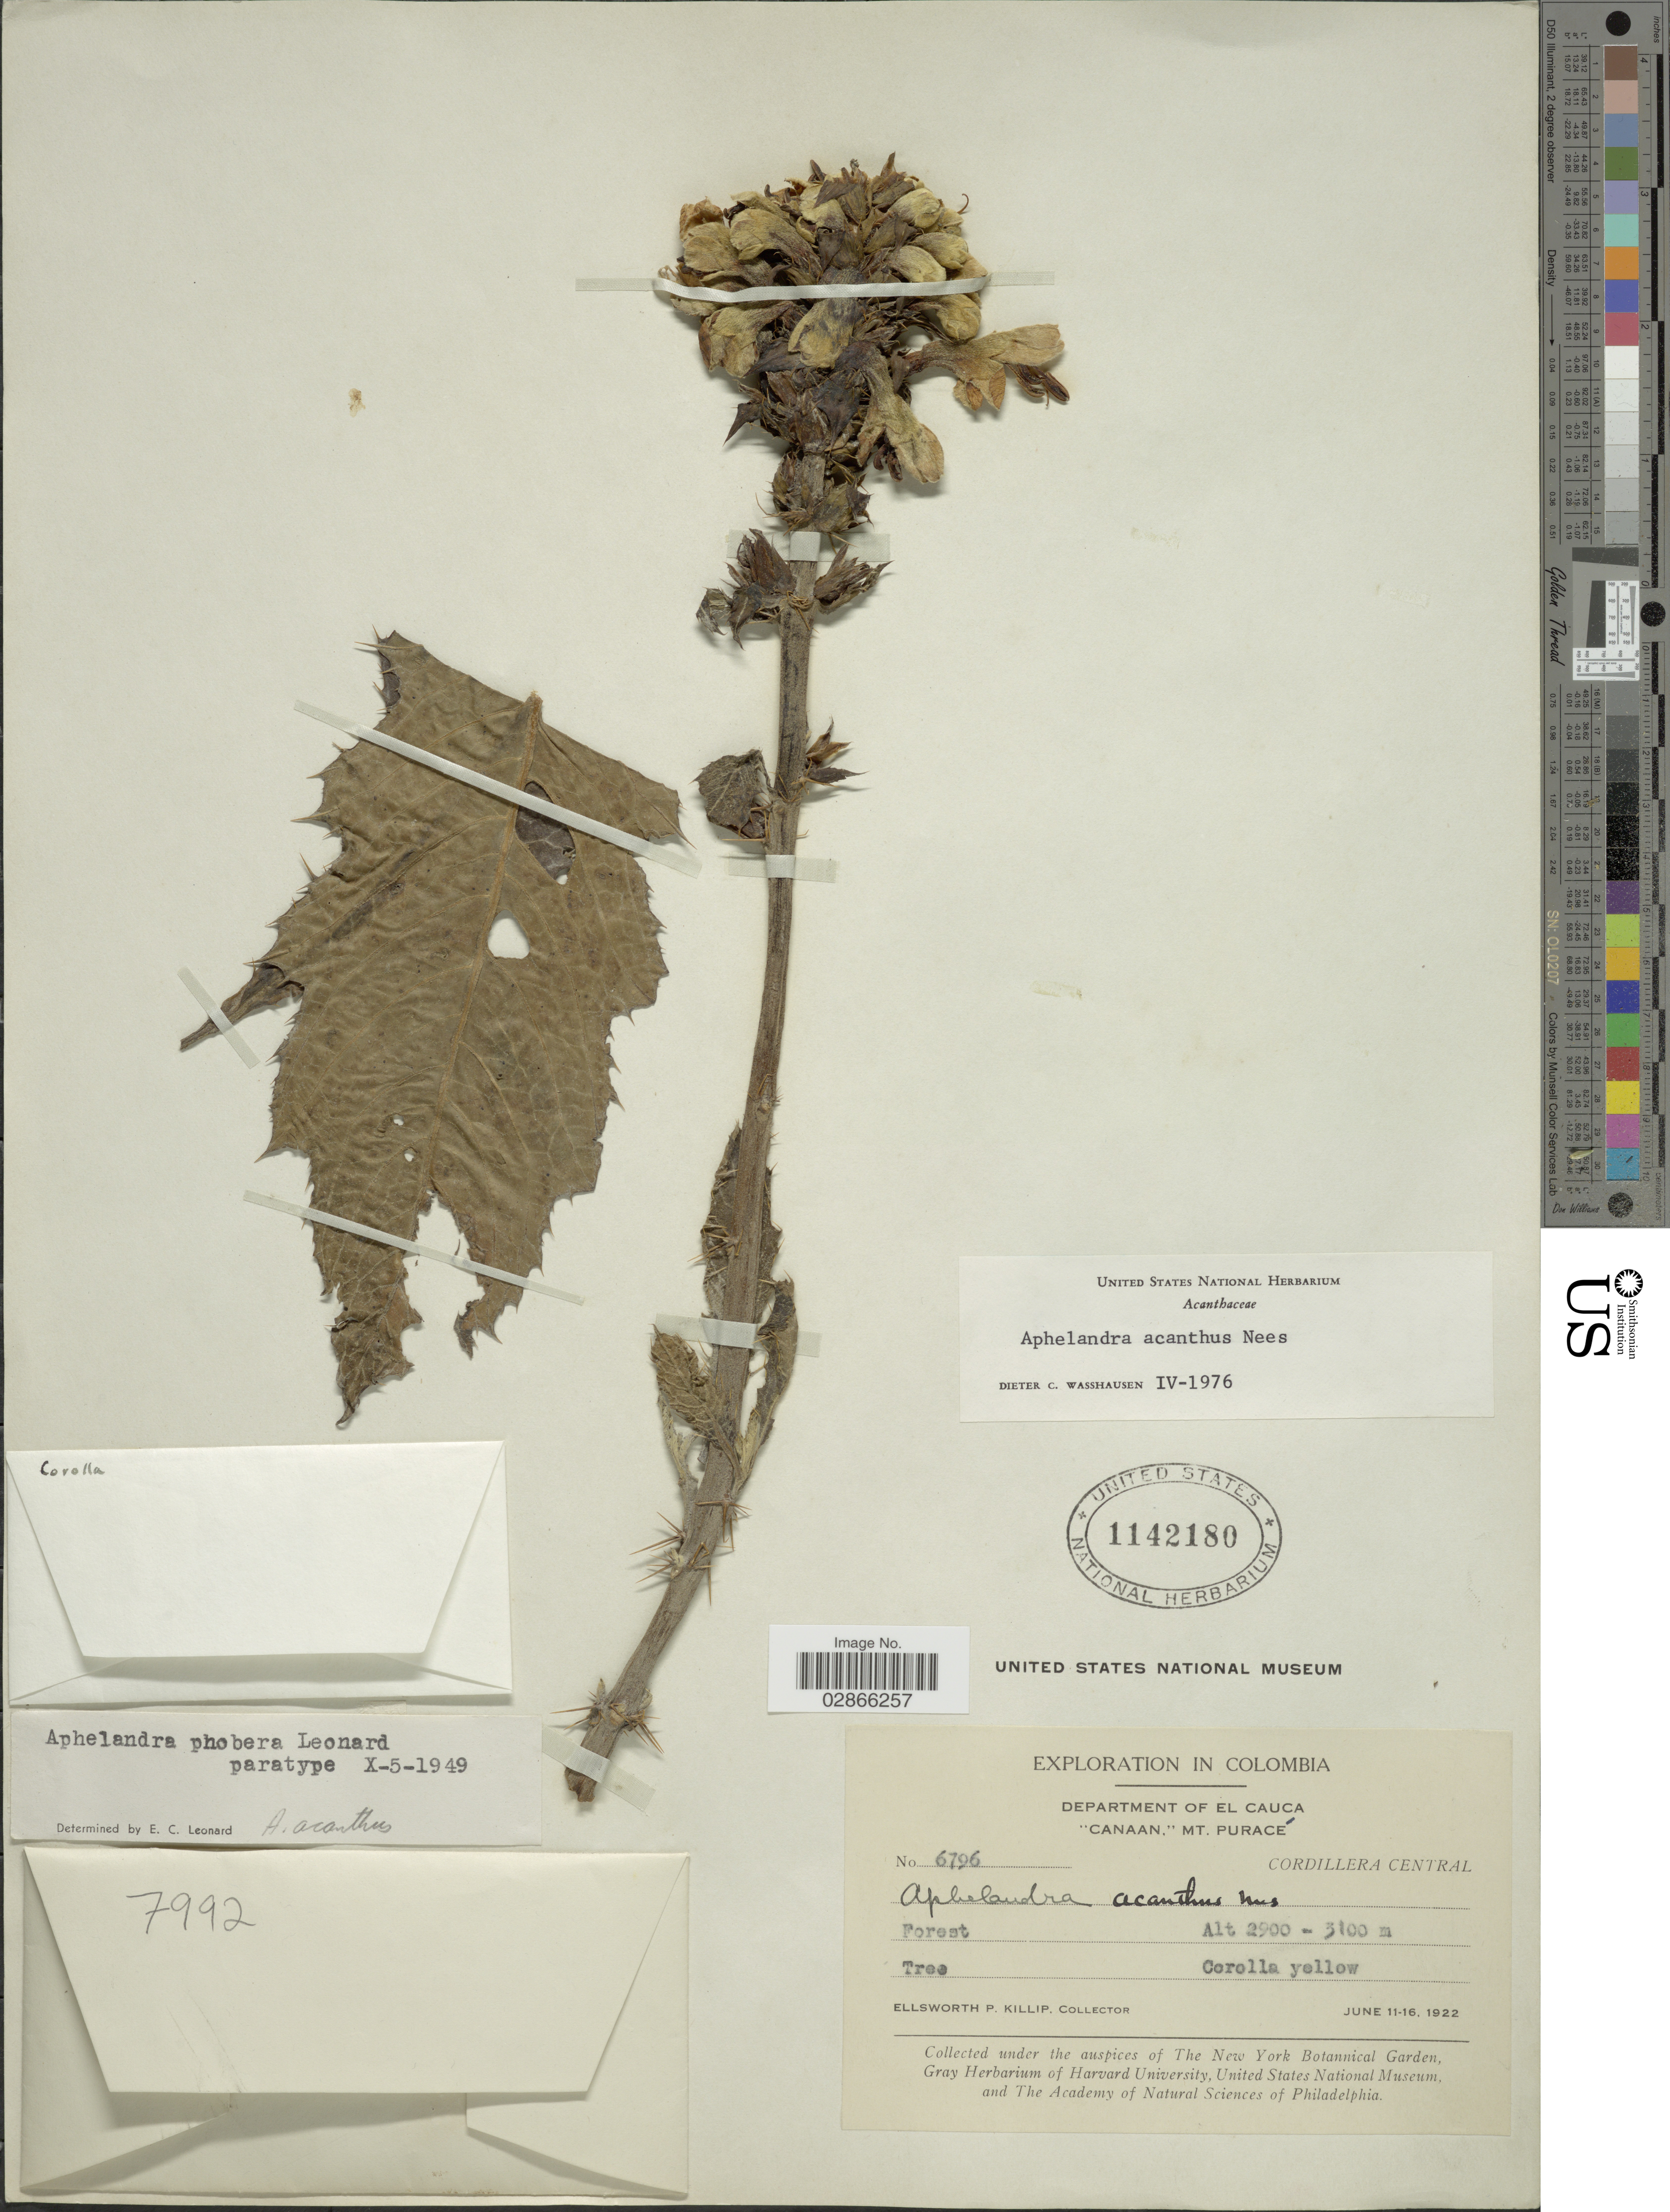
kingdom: Plantae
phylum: Tracheophyta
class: Magnoliopsida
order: Lamiales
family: Acanthaceae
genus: Aphelandra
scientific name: Aphelandra acanthus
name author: Nees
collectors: E. P. Killip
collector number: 6796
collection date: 1922-06-11/1922-06-16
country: Colombia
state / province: Valle del Cauca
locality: Department of El Cauca. "Canaan" Mt. Puracé. Cordillera Central.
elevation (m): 2900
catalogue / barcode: US 1142180